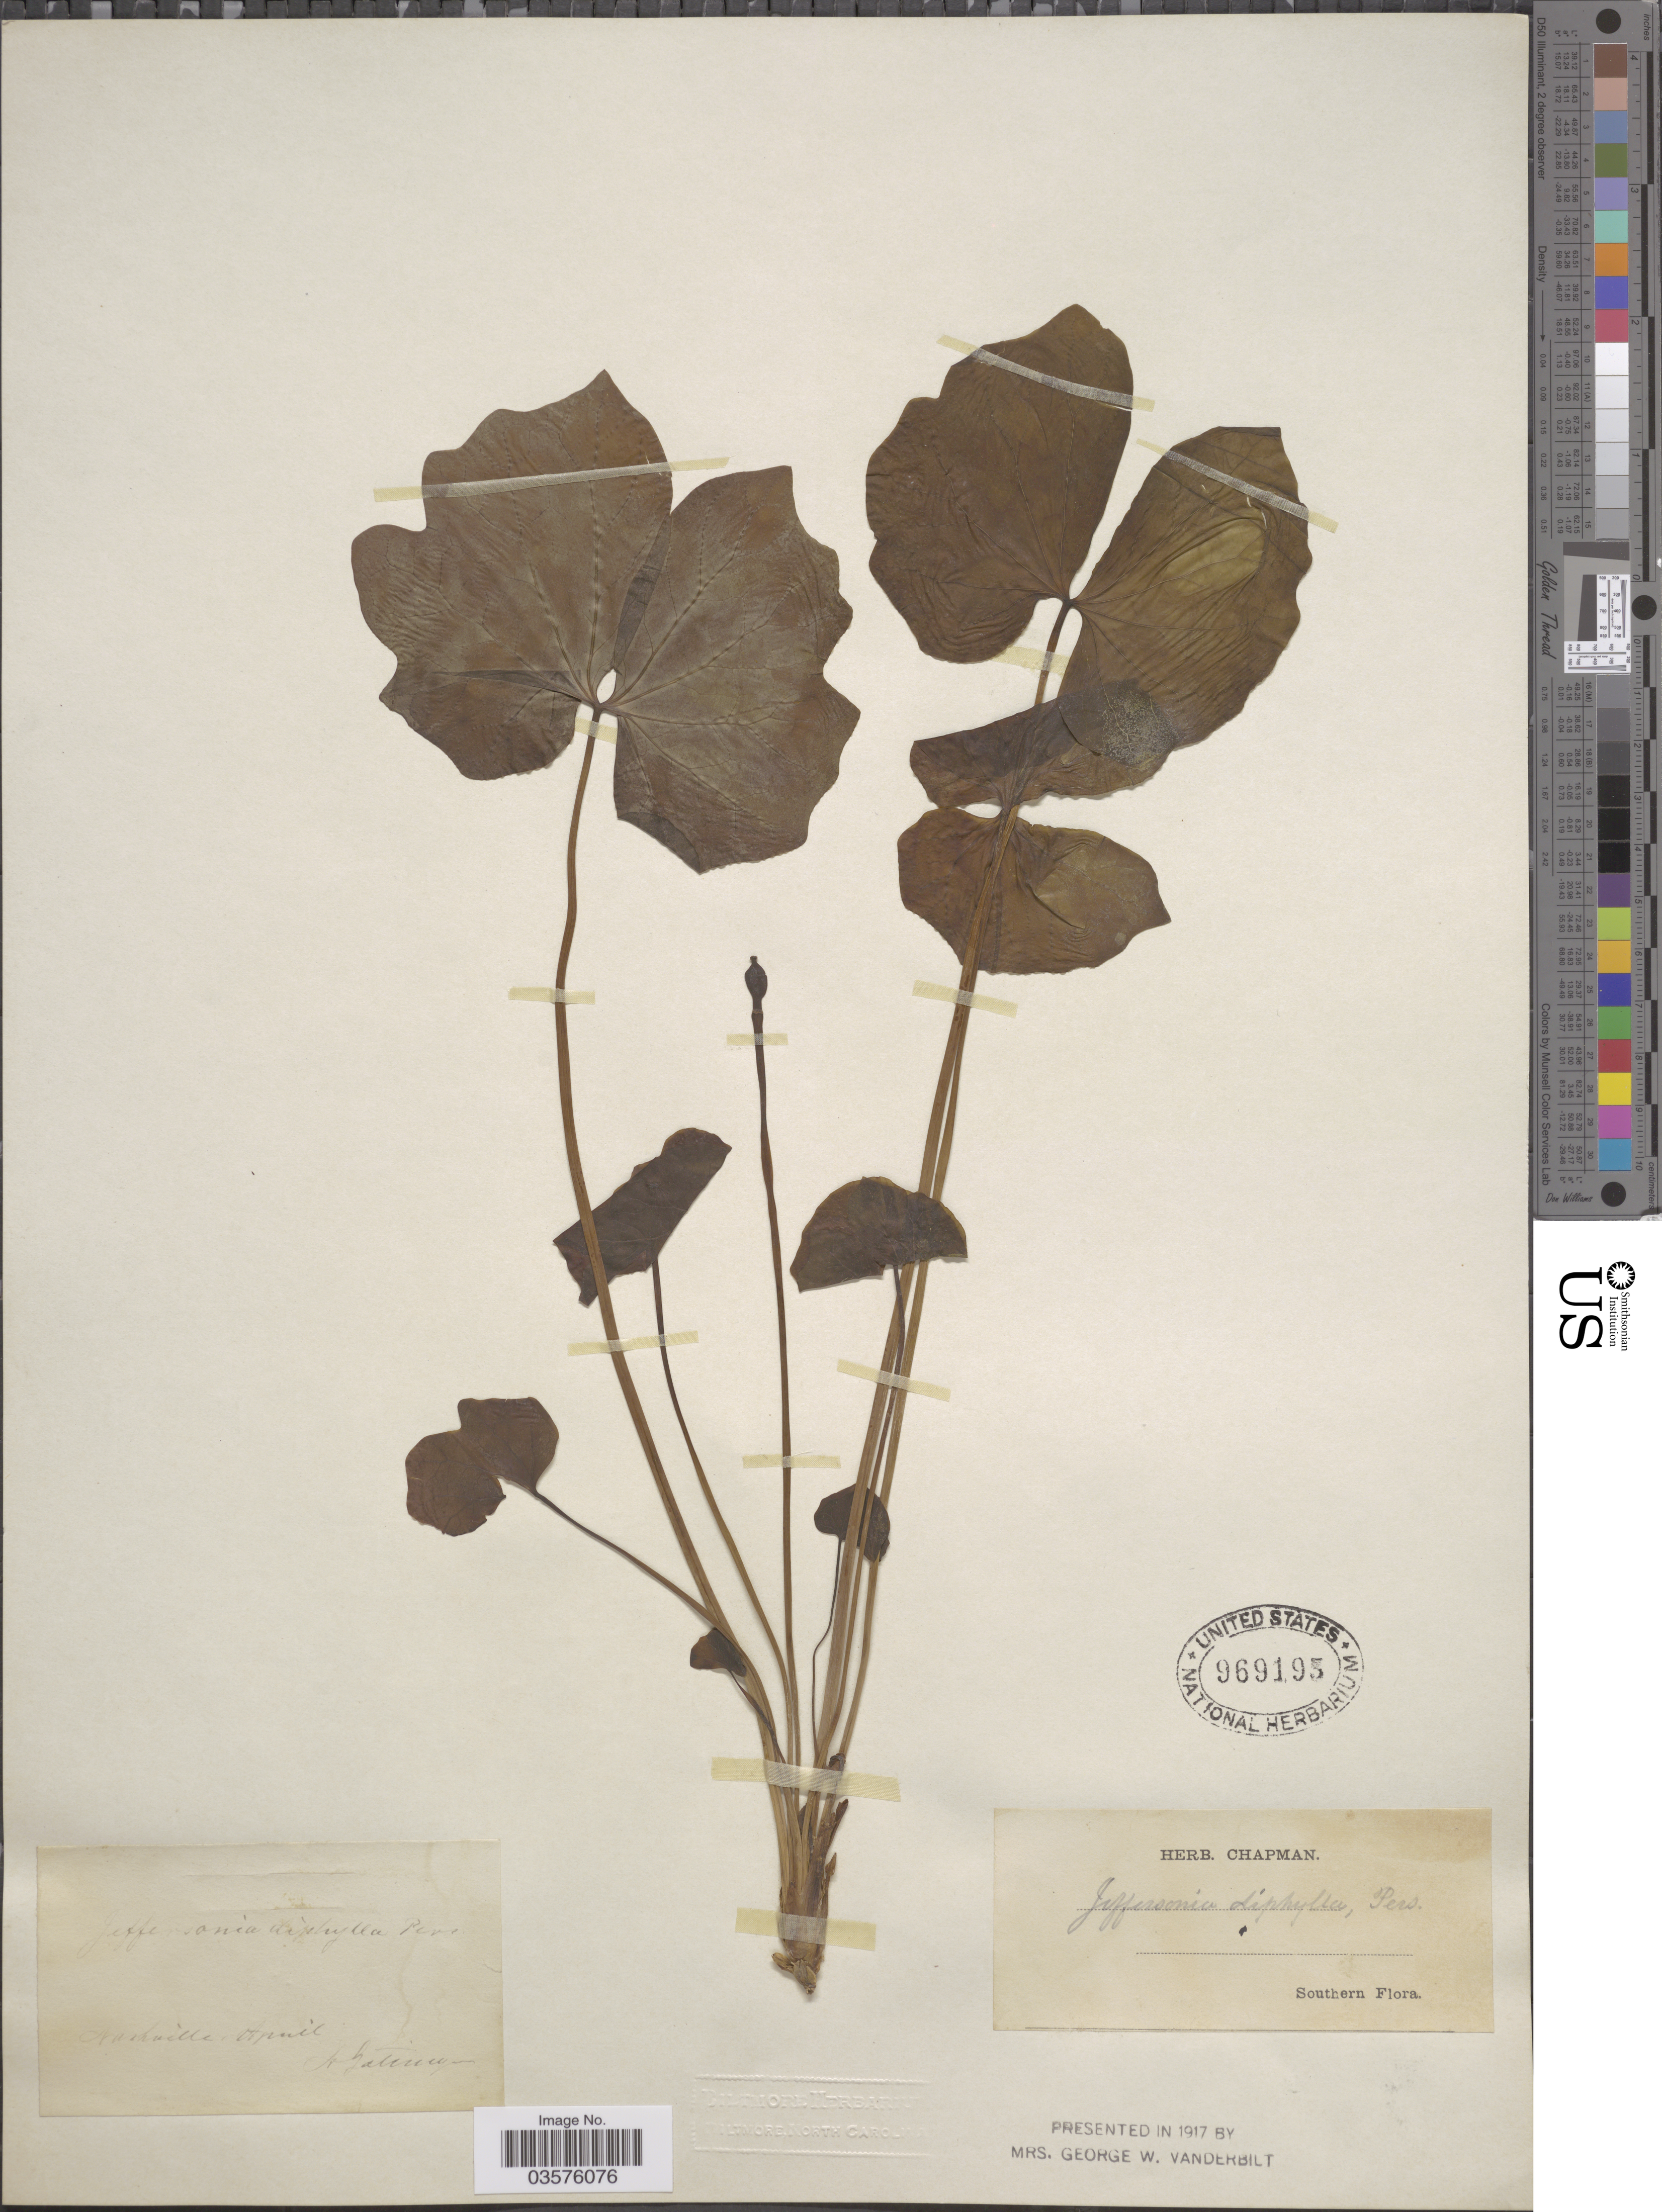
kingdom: Plantae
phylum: Tracheophyta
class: Magnoliopsida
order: Ranunculales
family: Berberidaceae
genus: Jeffersonia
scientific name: Jeffersonia diphylla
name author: (L.) Pers.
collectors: A. Gattinger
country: United States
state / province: Tennessee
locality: Southern. Nashville.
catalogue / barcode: US 969195